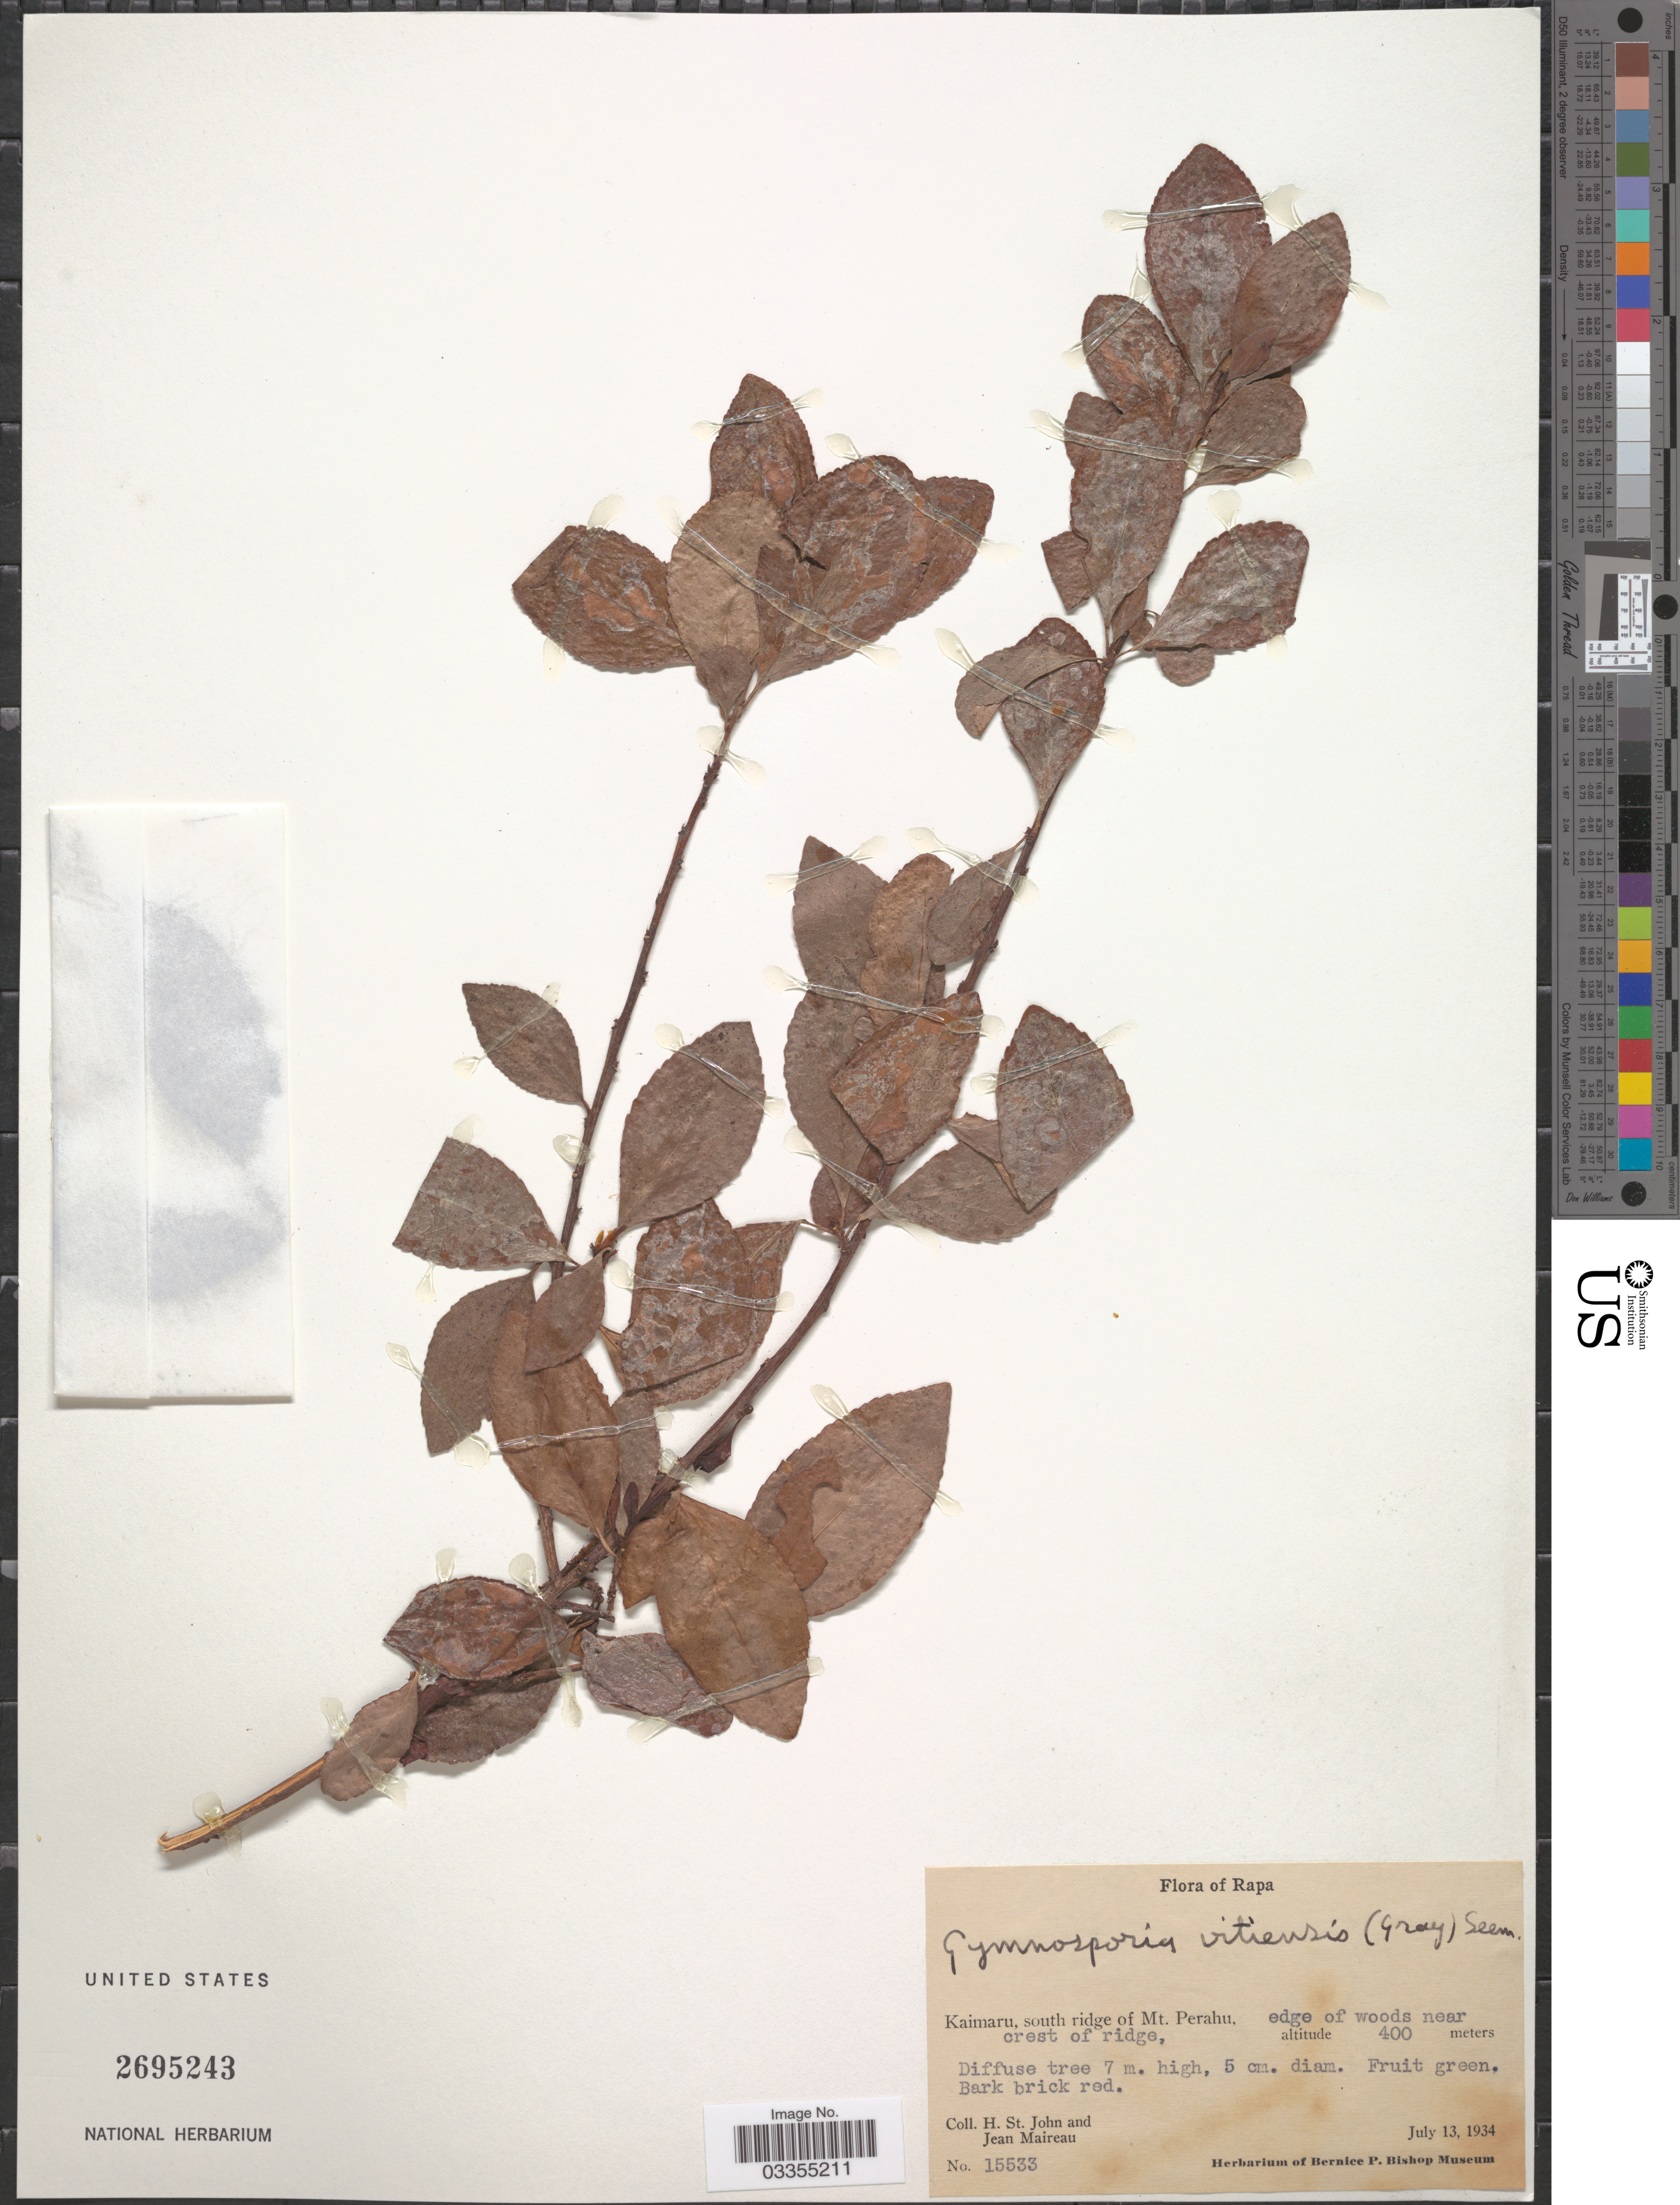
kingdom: Plantae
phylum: Tracheophyta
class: Magnoliopsida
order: Celastrales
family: Celastraceae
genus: Gymnosporia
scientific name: Gymnosporia vitiensis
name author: Seem.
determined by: Wagner, W. L., (BOT), Smithsonian Institution - National Museum of Natural History (UNITED STATES)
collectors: H. St. John & J. Maireau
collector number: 15533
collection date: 1934-07-13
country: French Polynesia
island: Rapa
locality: Rapa. Kaimaru, south ridge of Mt. Perahu, edge of woods near crest of ridge.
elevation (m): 400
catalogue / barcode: US 2695243